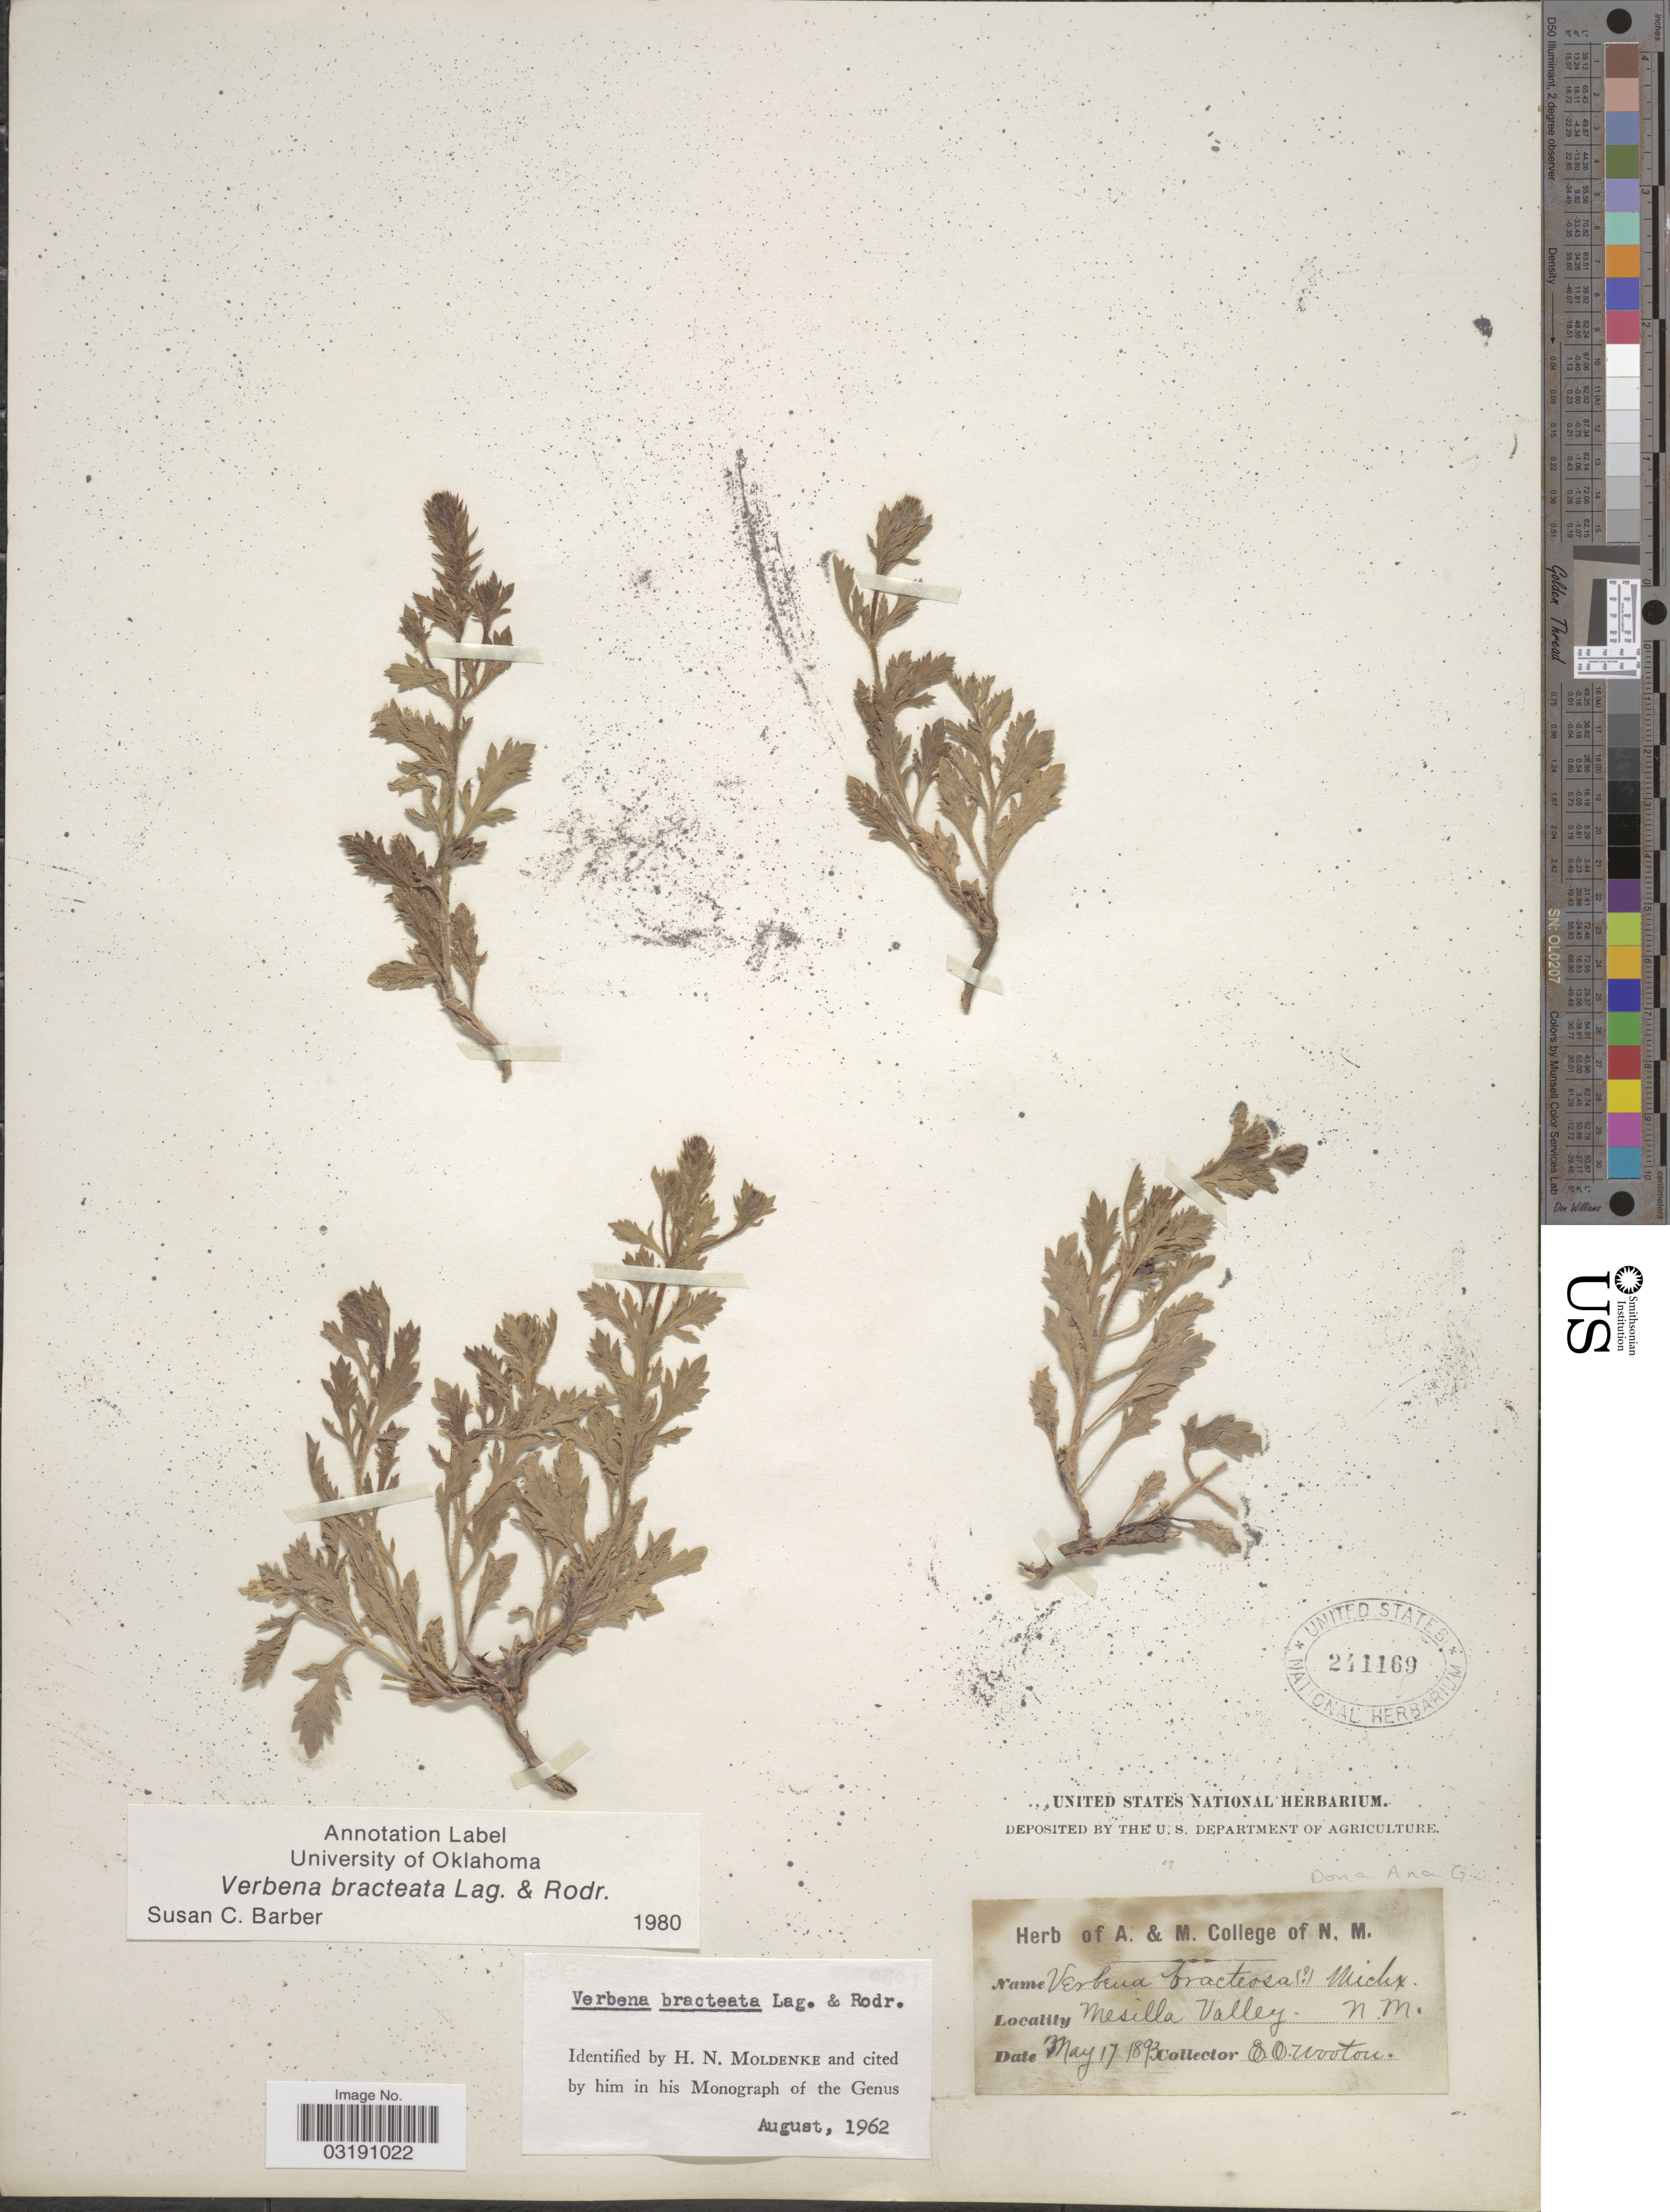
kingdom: Plantae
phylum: Tracheophyta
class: Magnoliopsida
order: Lamiales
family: Verbenaceae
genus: Verbena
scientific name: Verbena bracteata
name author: Cav. ex Lag. & Rodr.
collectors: E. O. Wooton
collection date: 1893-05-17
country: United States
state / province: New Mexico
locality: Dona Ana Co. Mesilla Valley. N. M.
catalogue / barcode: US 241169